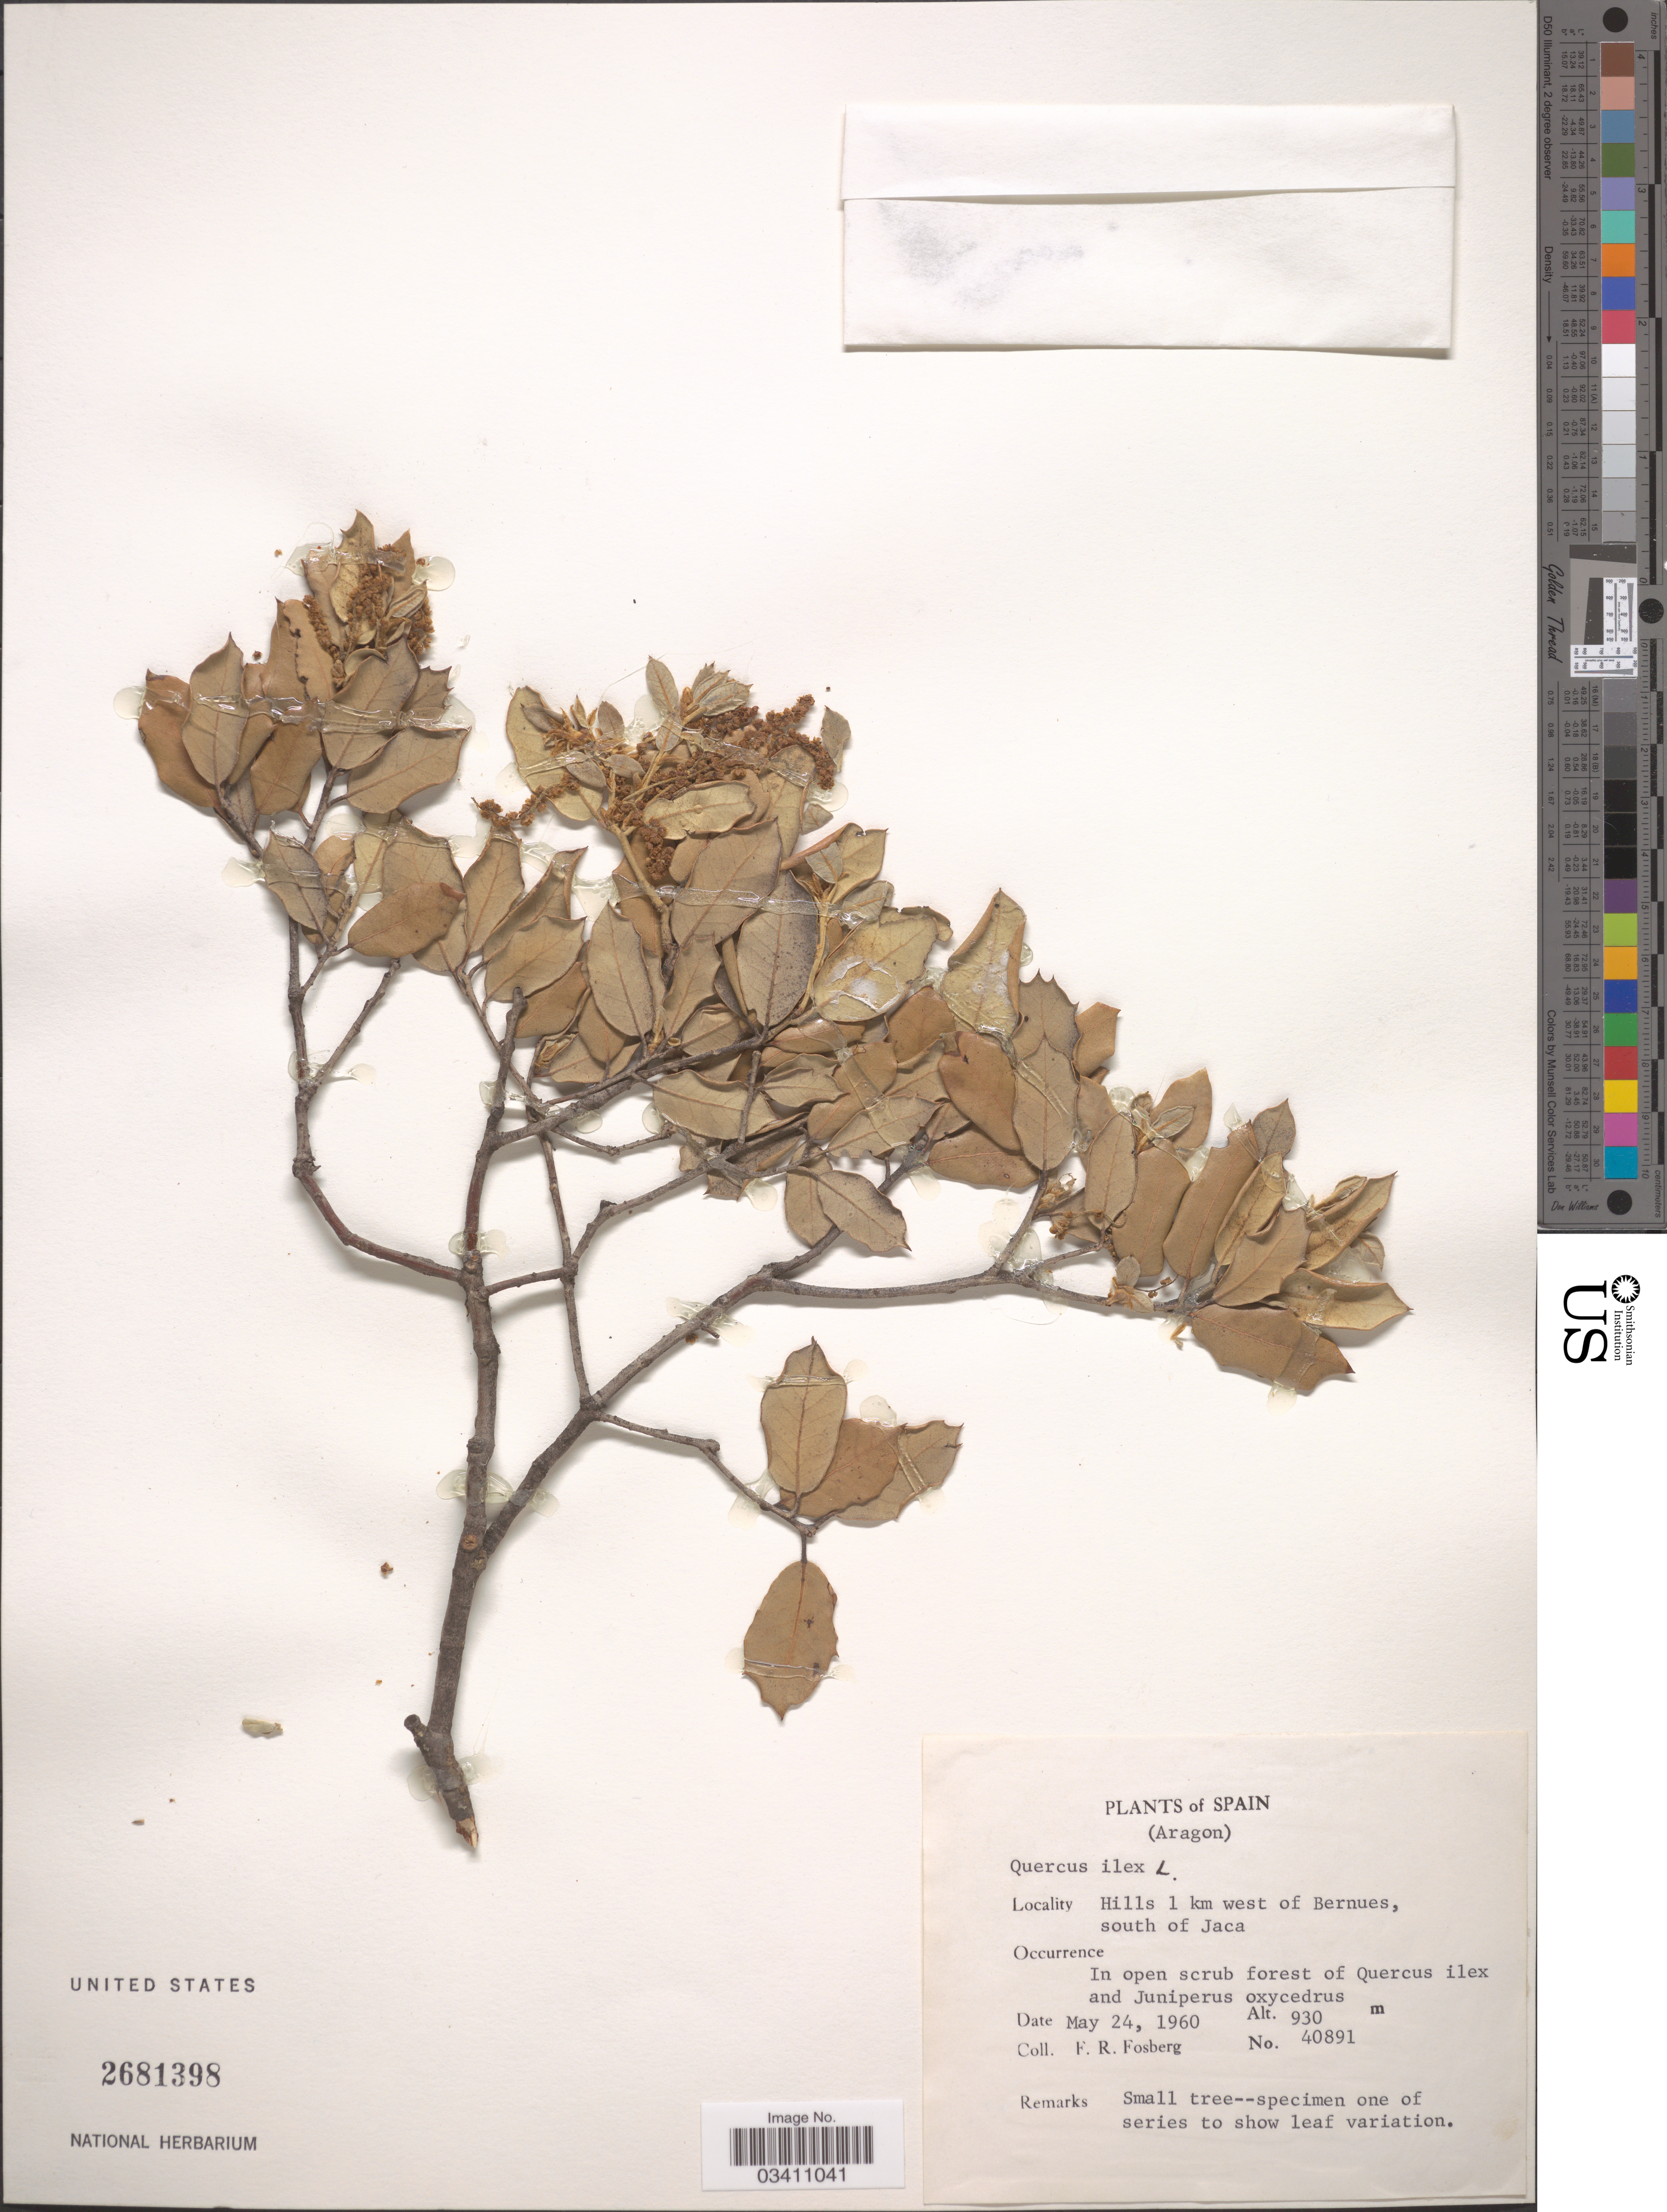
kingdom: Plantae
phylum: Tracheophyta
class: Magnoliopsida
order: Fagales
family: Fagaceae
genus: Quercus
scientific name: Quercus ilex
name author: Lour.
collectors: F. R. Fosberg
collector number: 40891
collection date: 1960-05-24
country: Spain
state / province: Aragón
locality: Hills 1 km west of Bernues, south of Jaca.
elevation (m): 930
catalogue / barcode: US 2681398